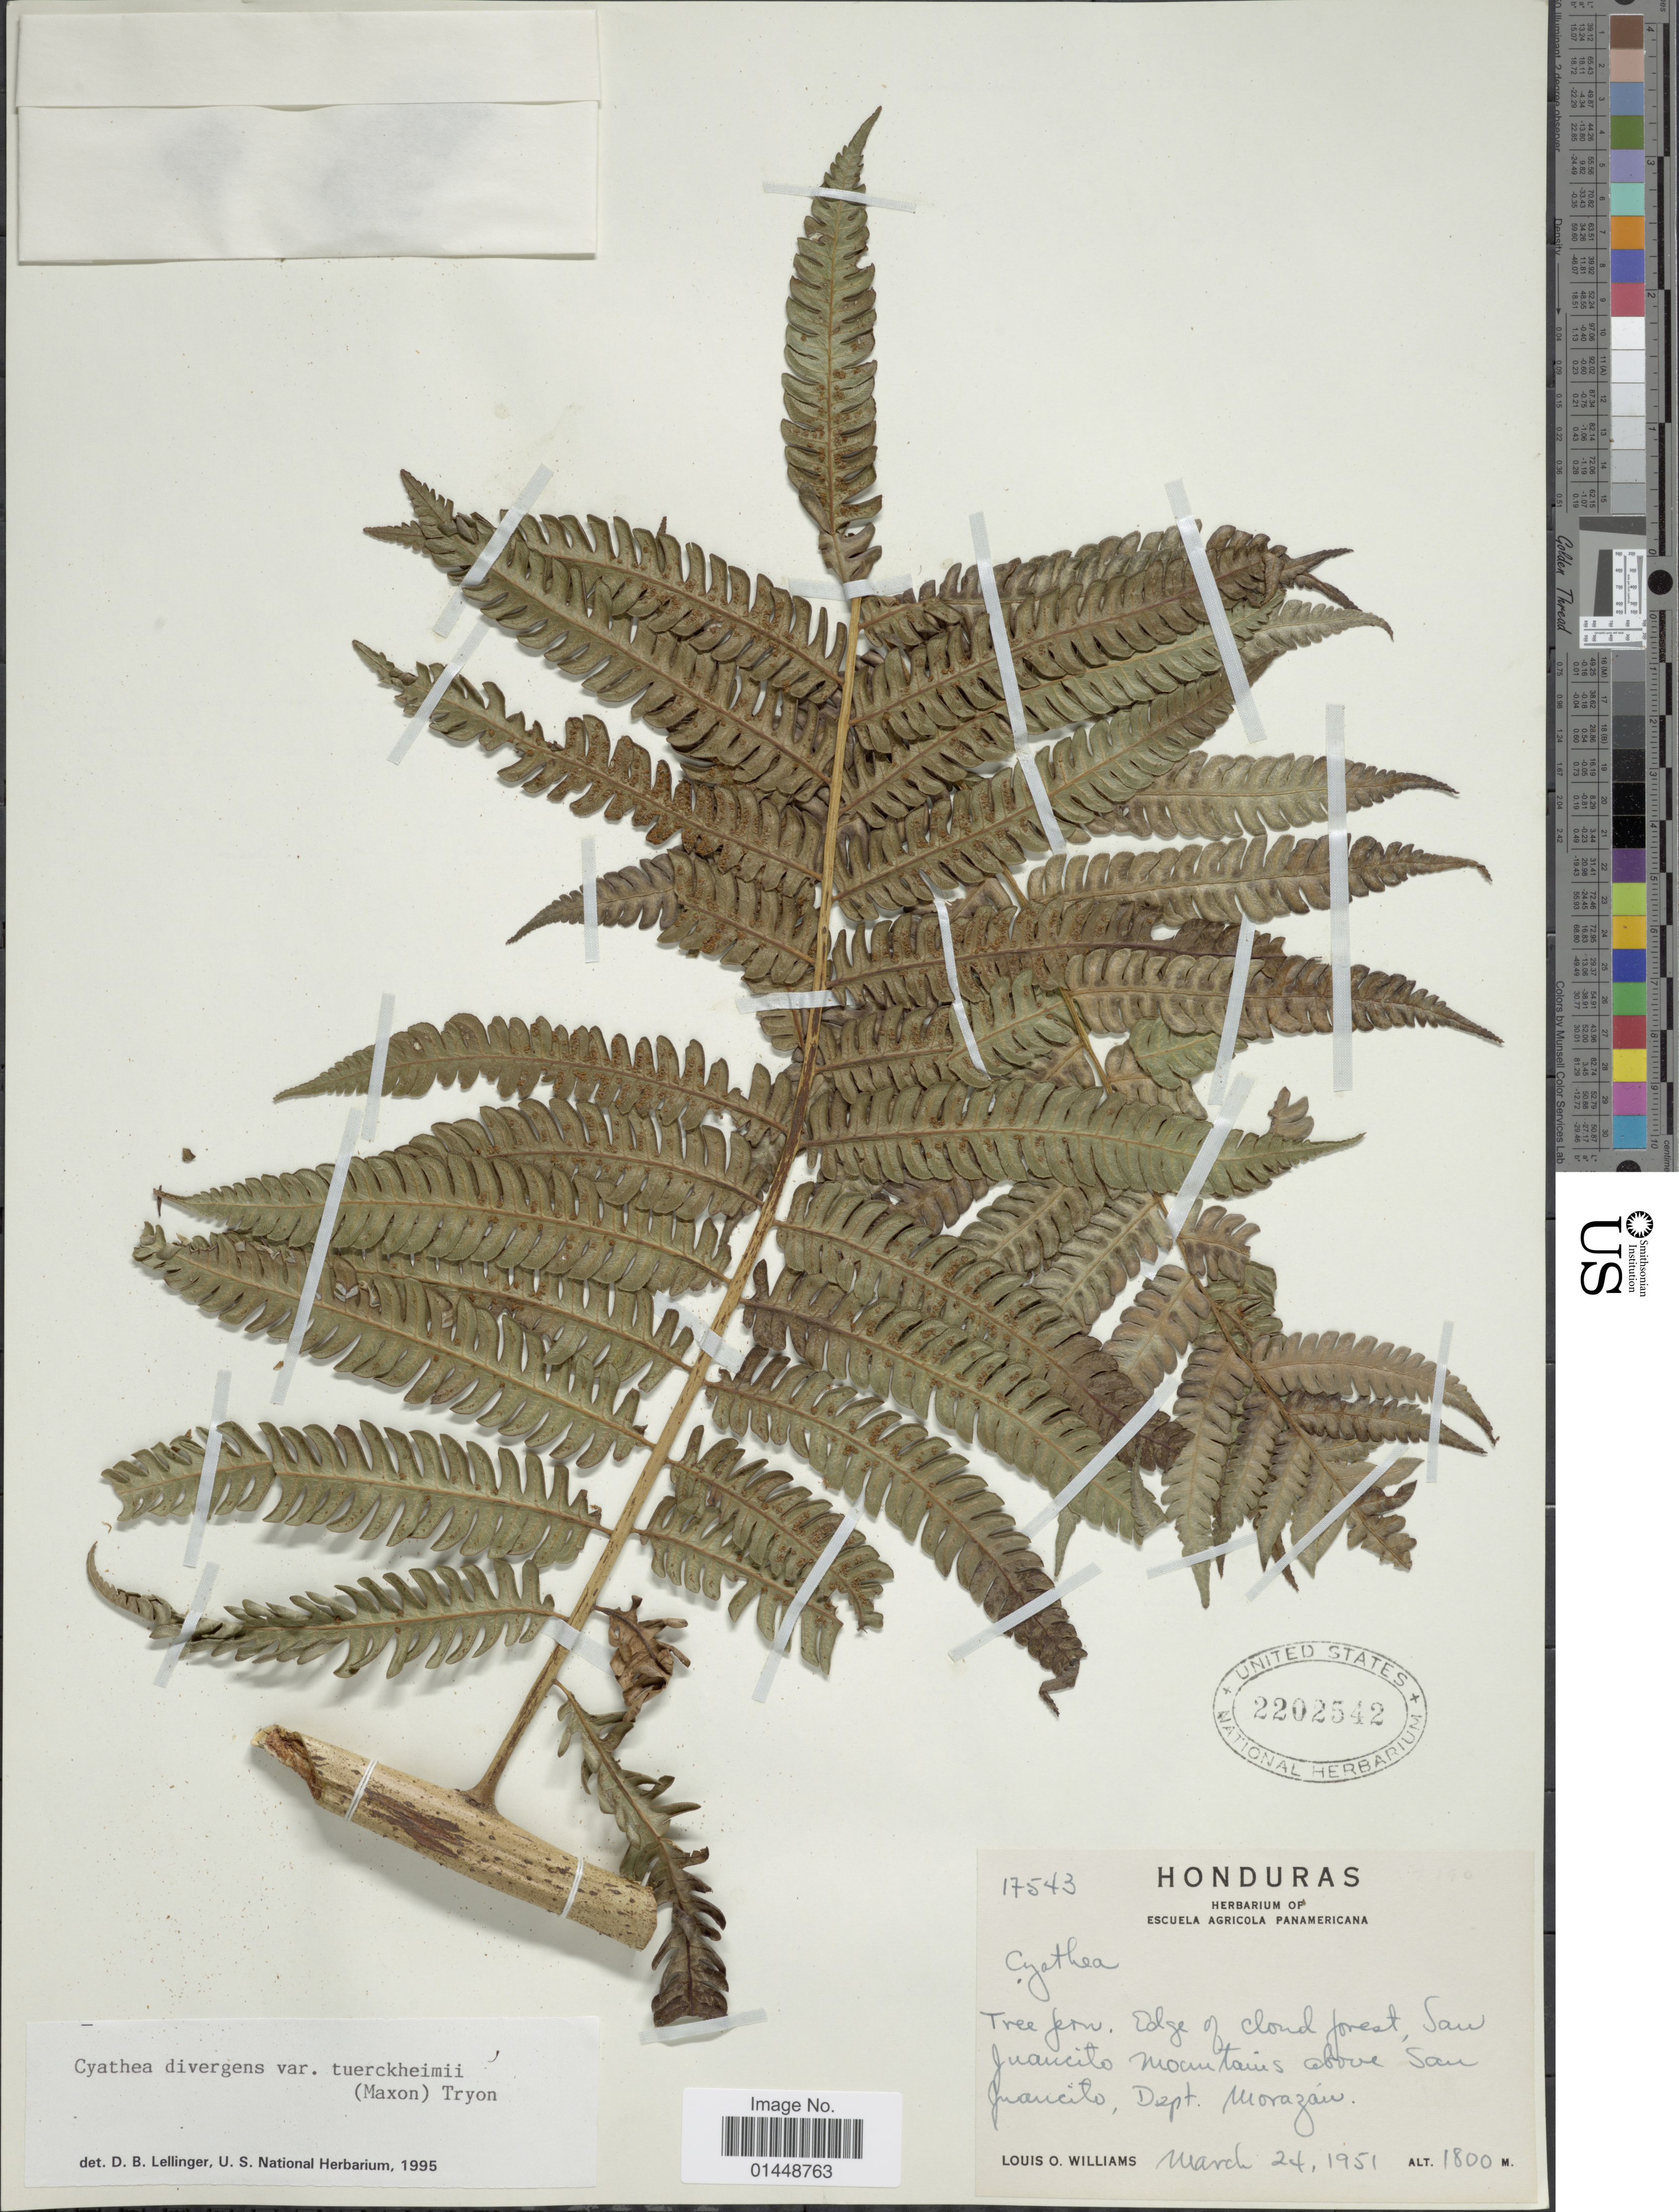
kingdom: Plantae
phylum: Tracheophyta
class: Polypodiopsida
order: Cyatheales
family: Cyatheaceae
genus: Cyathea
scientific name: Cyathea divergens var. tuerckheimii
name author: (Maxon) R.M. Tryon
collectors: L. O. Williams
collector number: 17543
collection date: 1951-03-24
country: Honduras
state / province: Fco. Morazán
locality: Edge of cloud forest, San Juancito Mountains above San Juancito, Dept. Morazán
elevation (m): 1800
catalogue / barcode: US 2202542